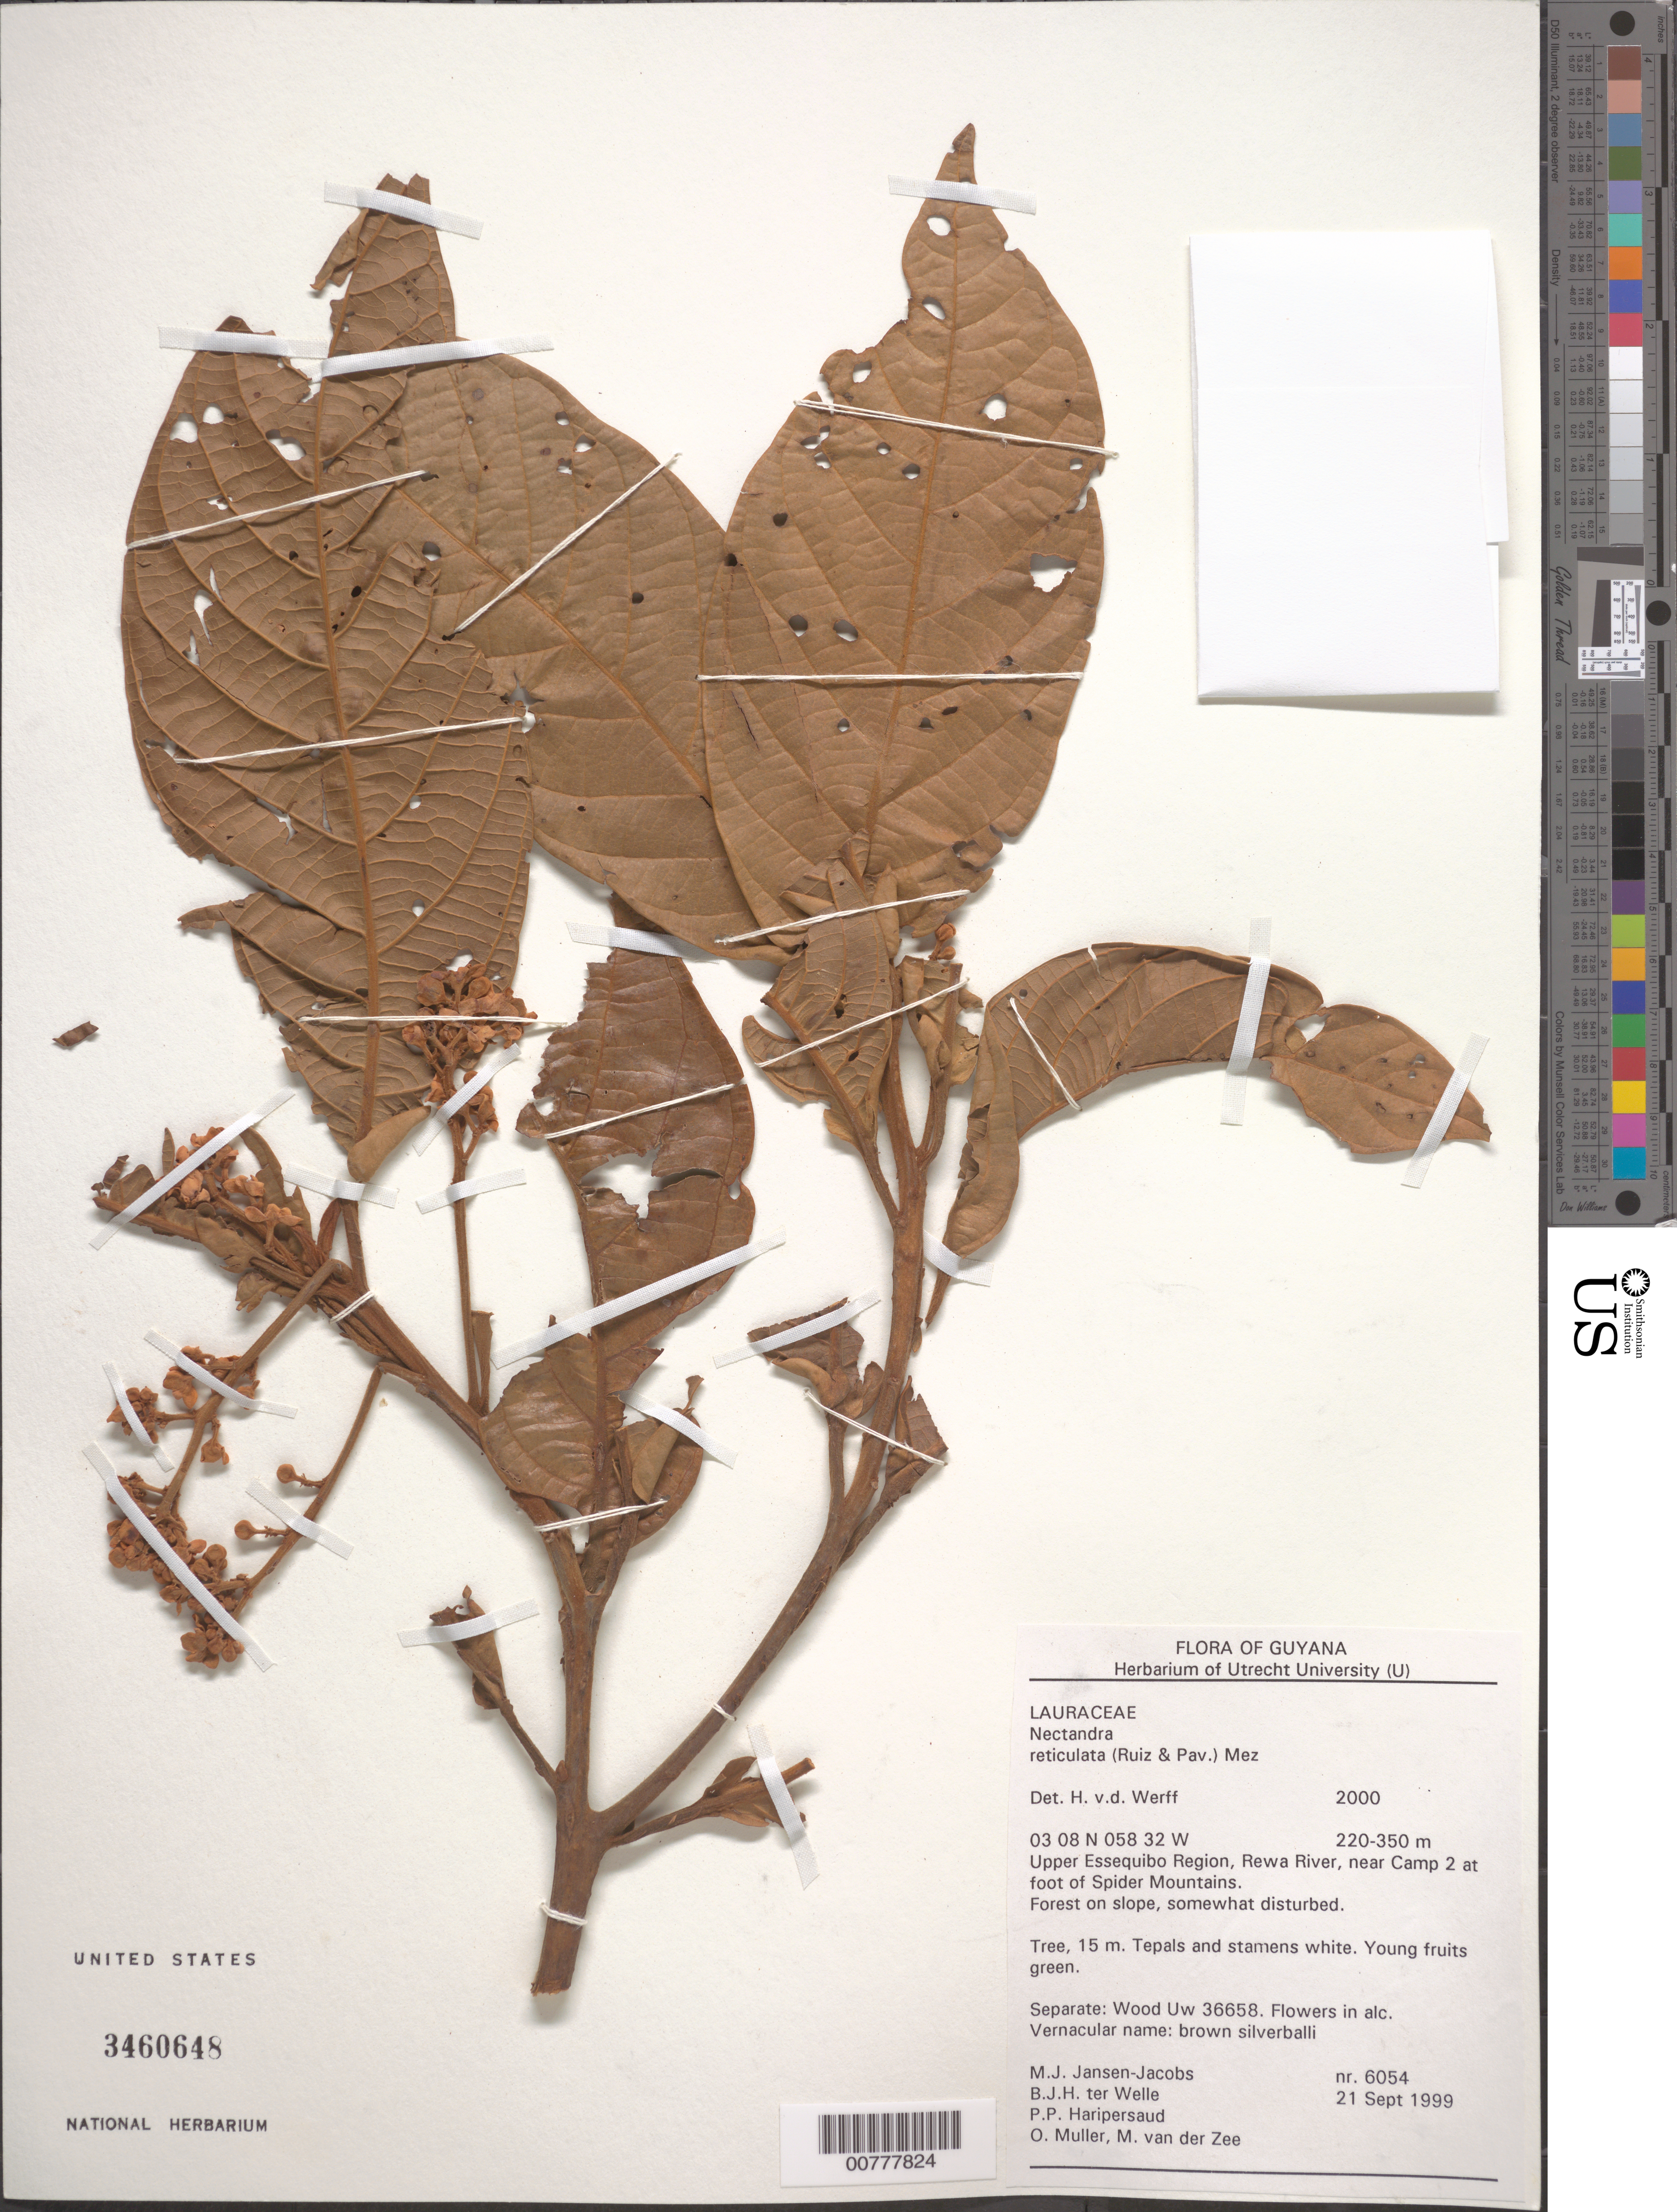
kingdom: Plantae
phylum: Tracheophyta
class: Magnoliopsida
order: Laurales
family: Lauraceae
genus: Nectandra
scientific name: Nectandra reticulata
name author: (Ruiz & Pav.) Mez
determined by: van der Werff, H., (MO), Missouri Botanical Garden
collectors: M. J. Jansen-Jacobs, B. Welle, P. Haripersaud, O. Muller & M. van der Zee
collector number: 6054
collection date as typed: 21-Sep-99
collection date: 1999-09-21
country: Guyana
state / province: U. Takutu-U. Essequibo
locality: Rewa River, at foot of Spider Mts., near camp 2, Upper Essequibo Region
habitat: Forest on slope, somewhat disturbed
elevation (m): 220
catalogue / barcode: US 3460648